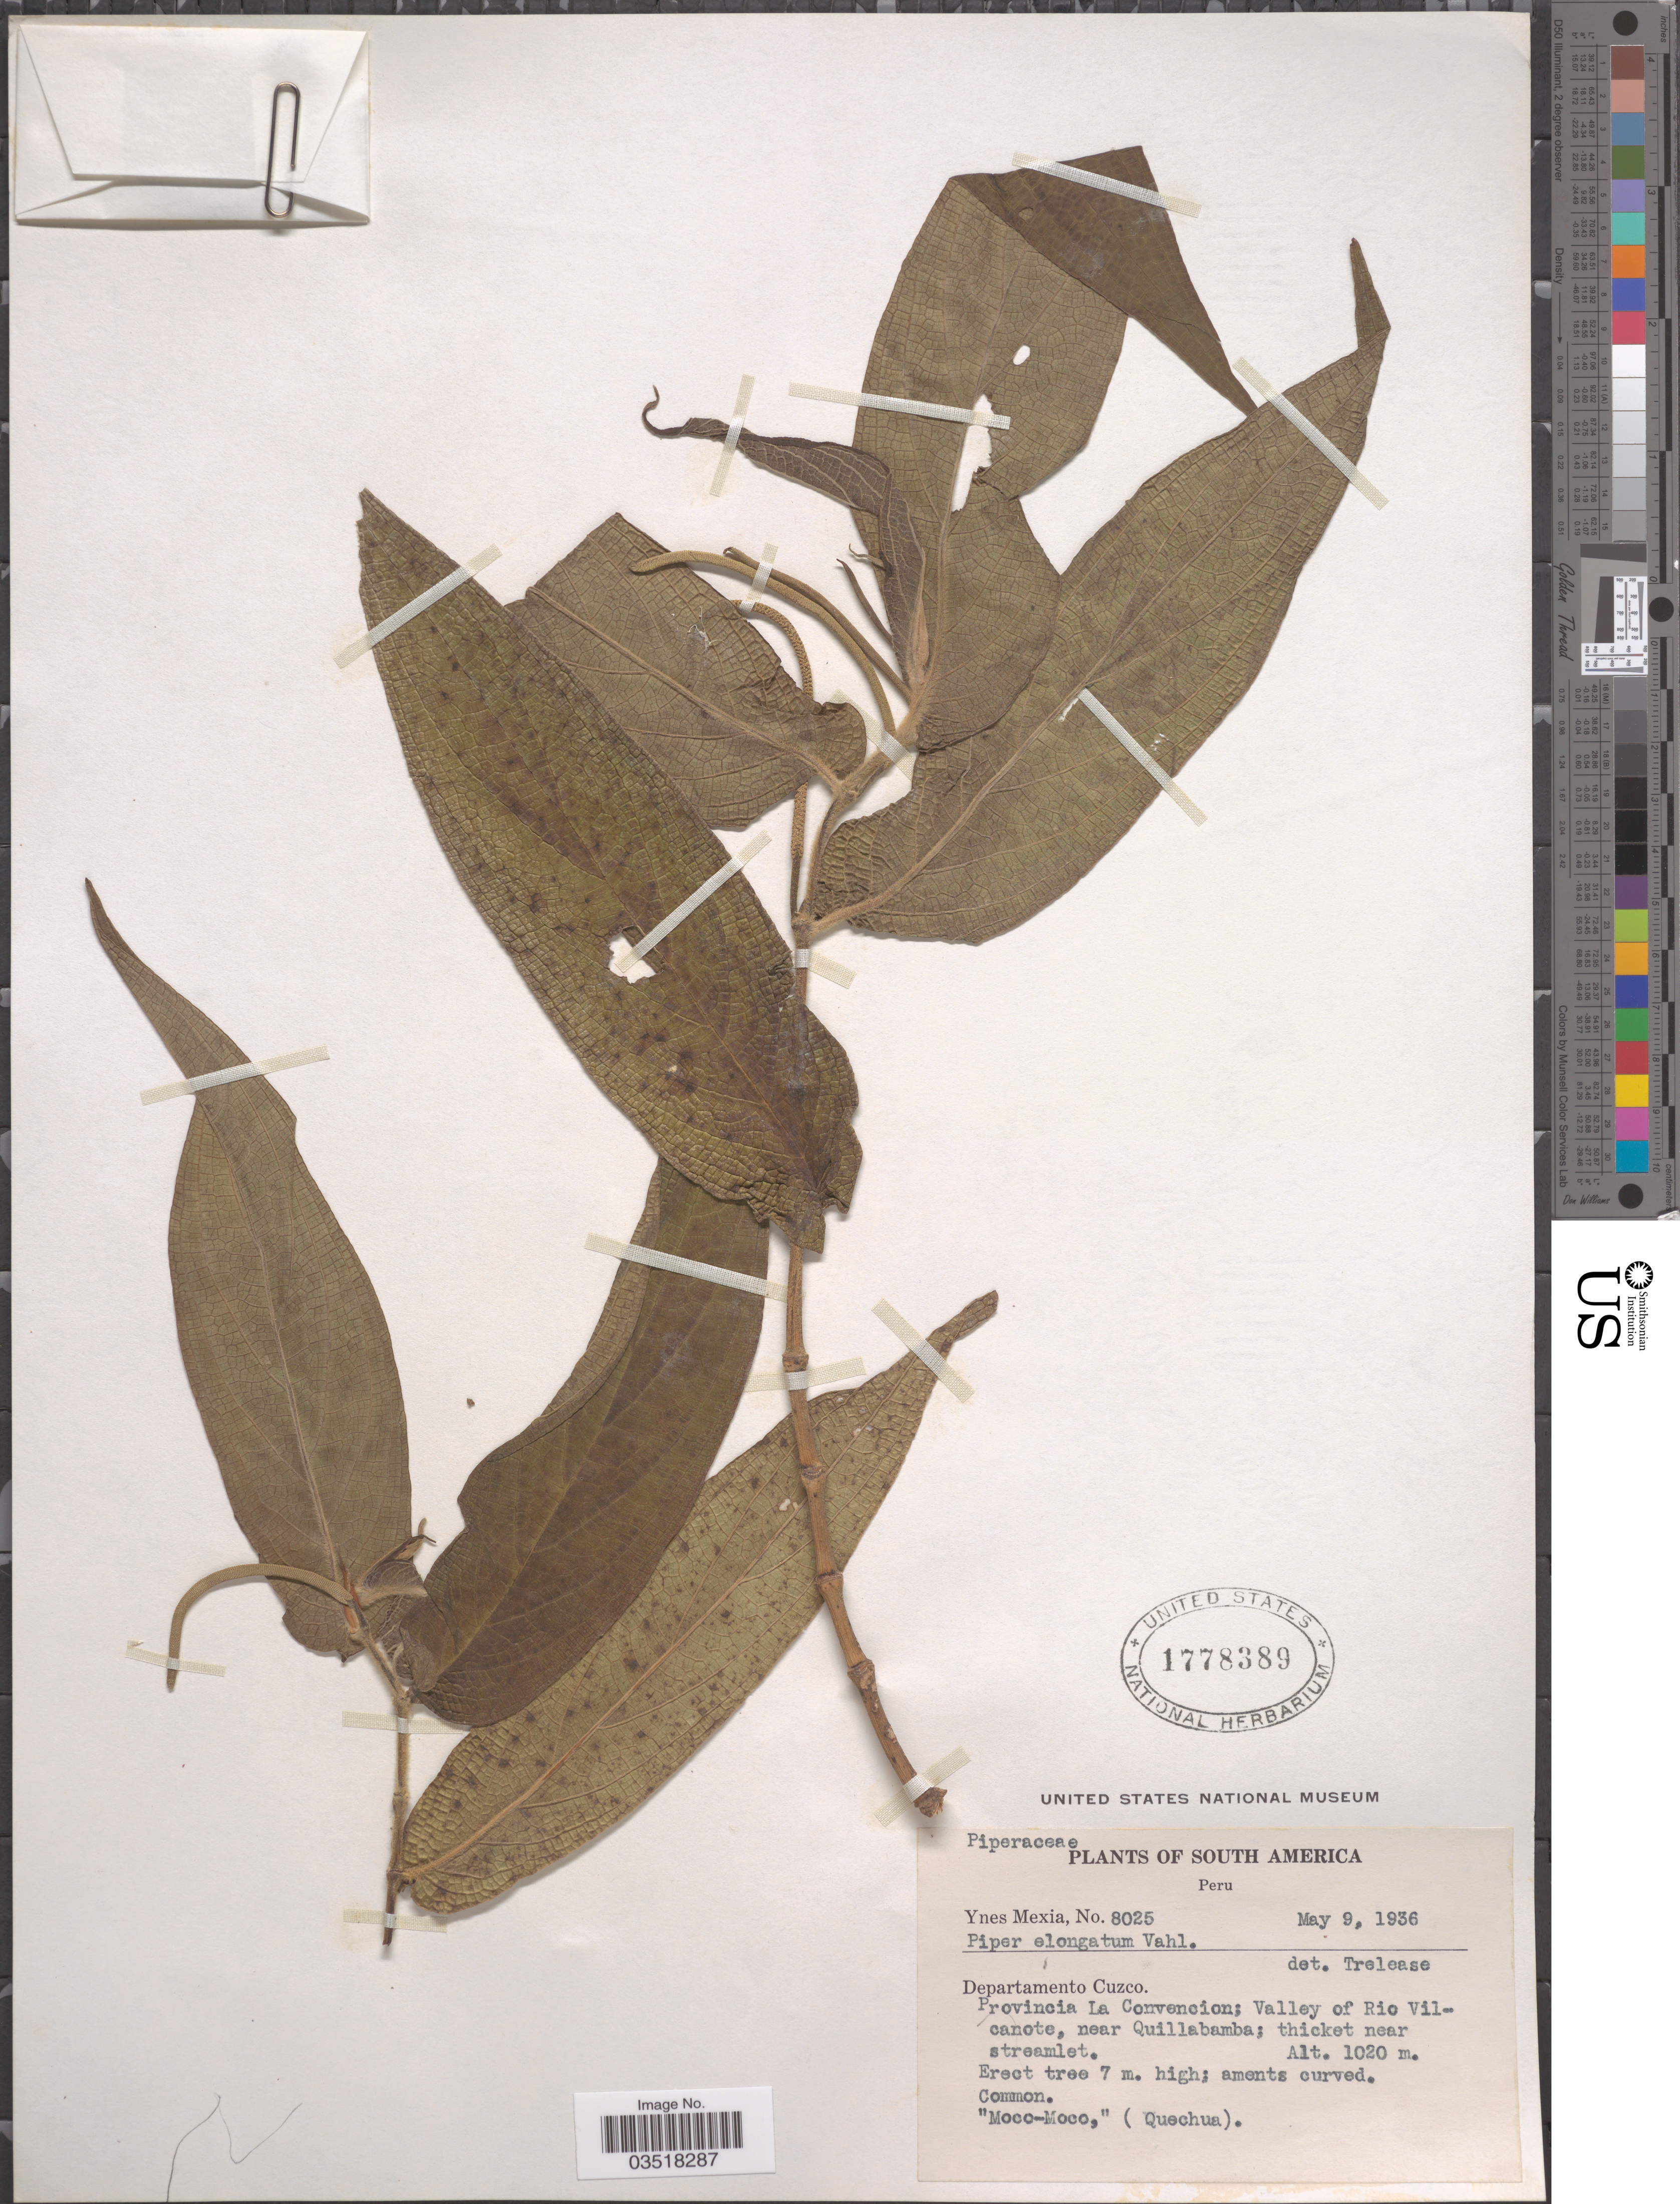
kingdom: Plantae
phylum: Tracheophyta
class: Magnoliopsida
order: Piperales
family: Piperaceae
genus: Piper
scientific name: Piper elongatum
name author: Vahl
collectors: Y. Mexia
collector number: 8025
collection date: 1936-05-09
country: Peru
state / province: Cusco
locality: Departamento Cuzco. Provincia La Convencion; Valley of Rio Vilcanote, near Quillabamba.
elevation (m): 1020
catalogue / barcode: US 1778389